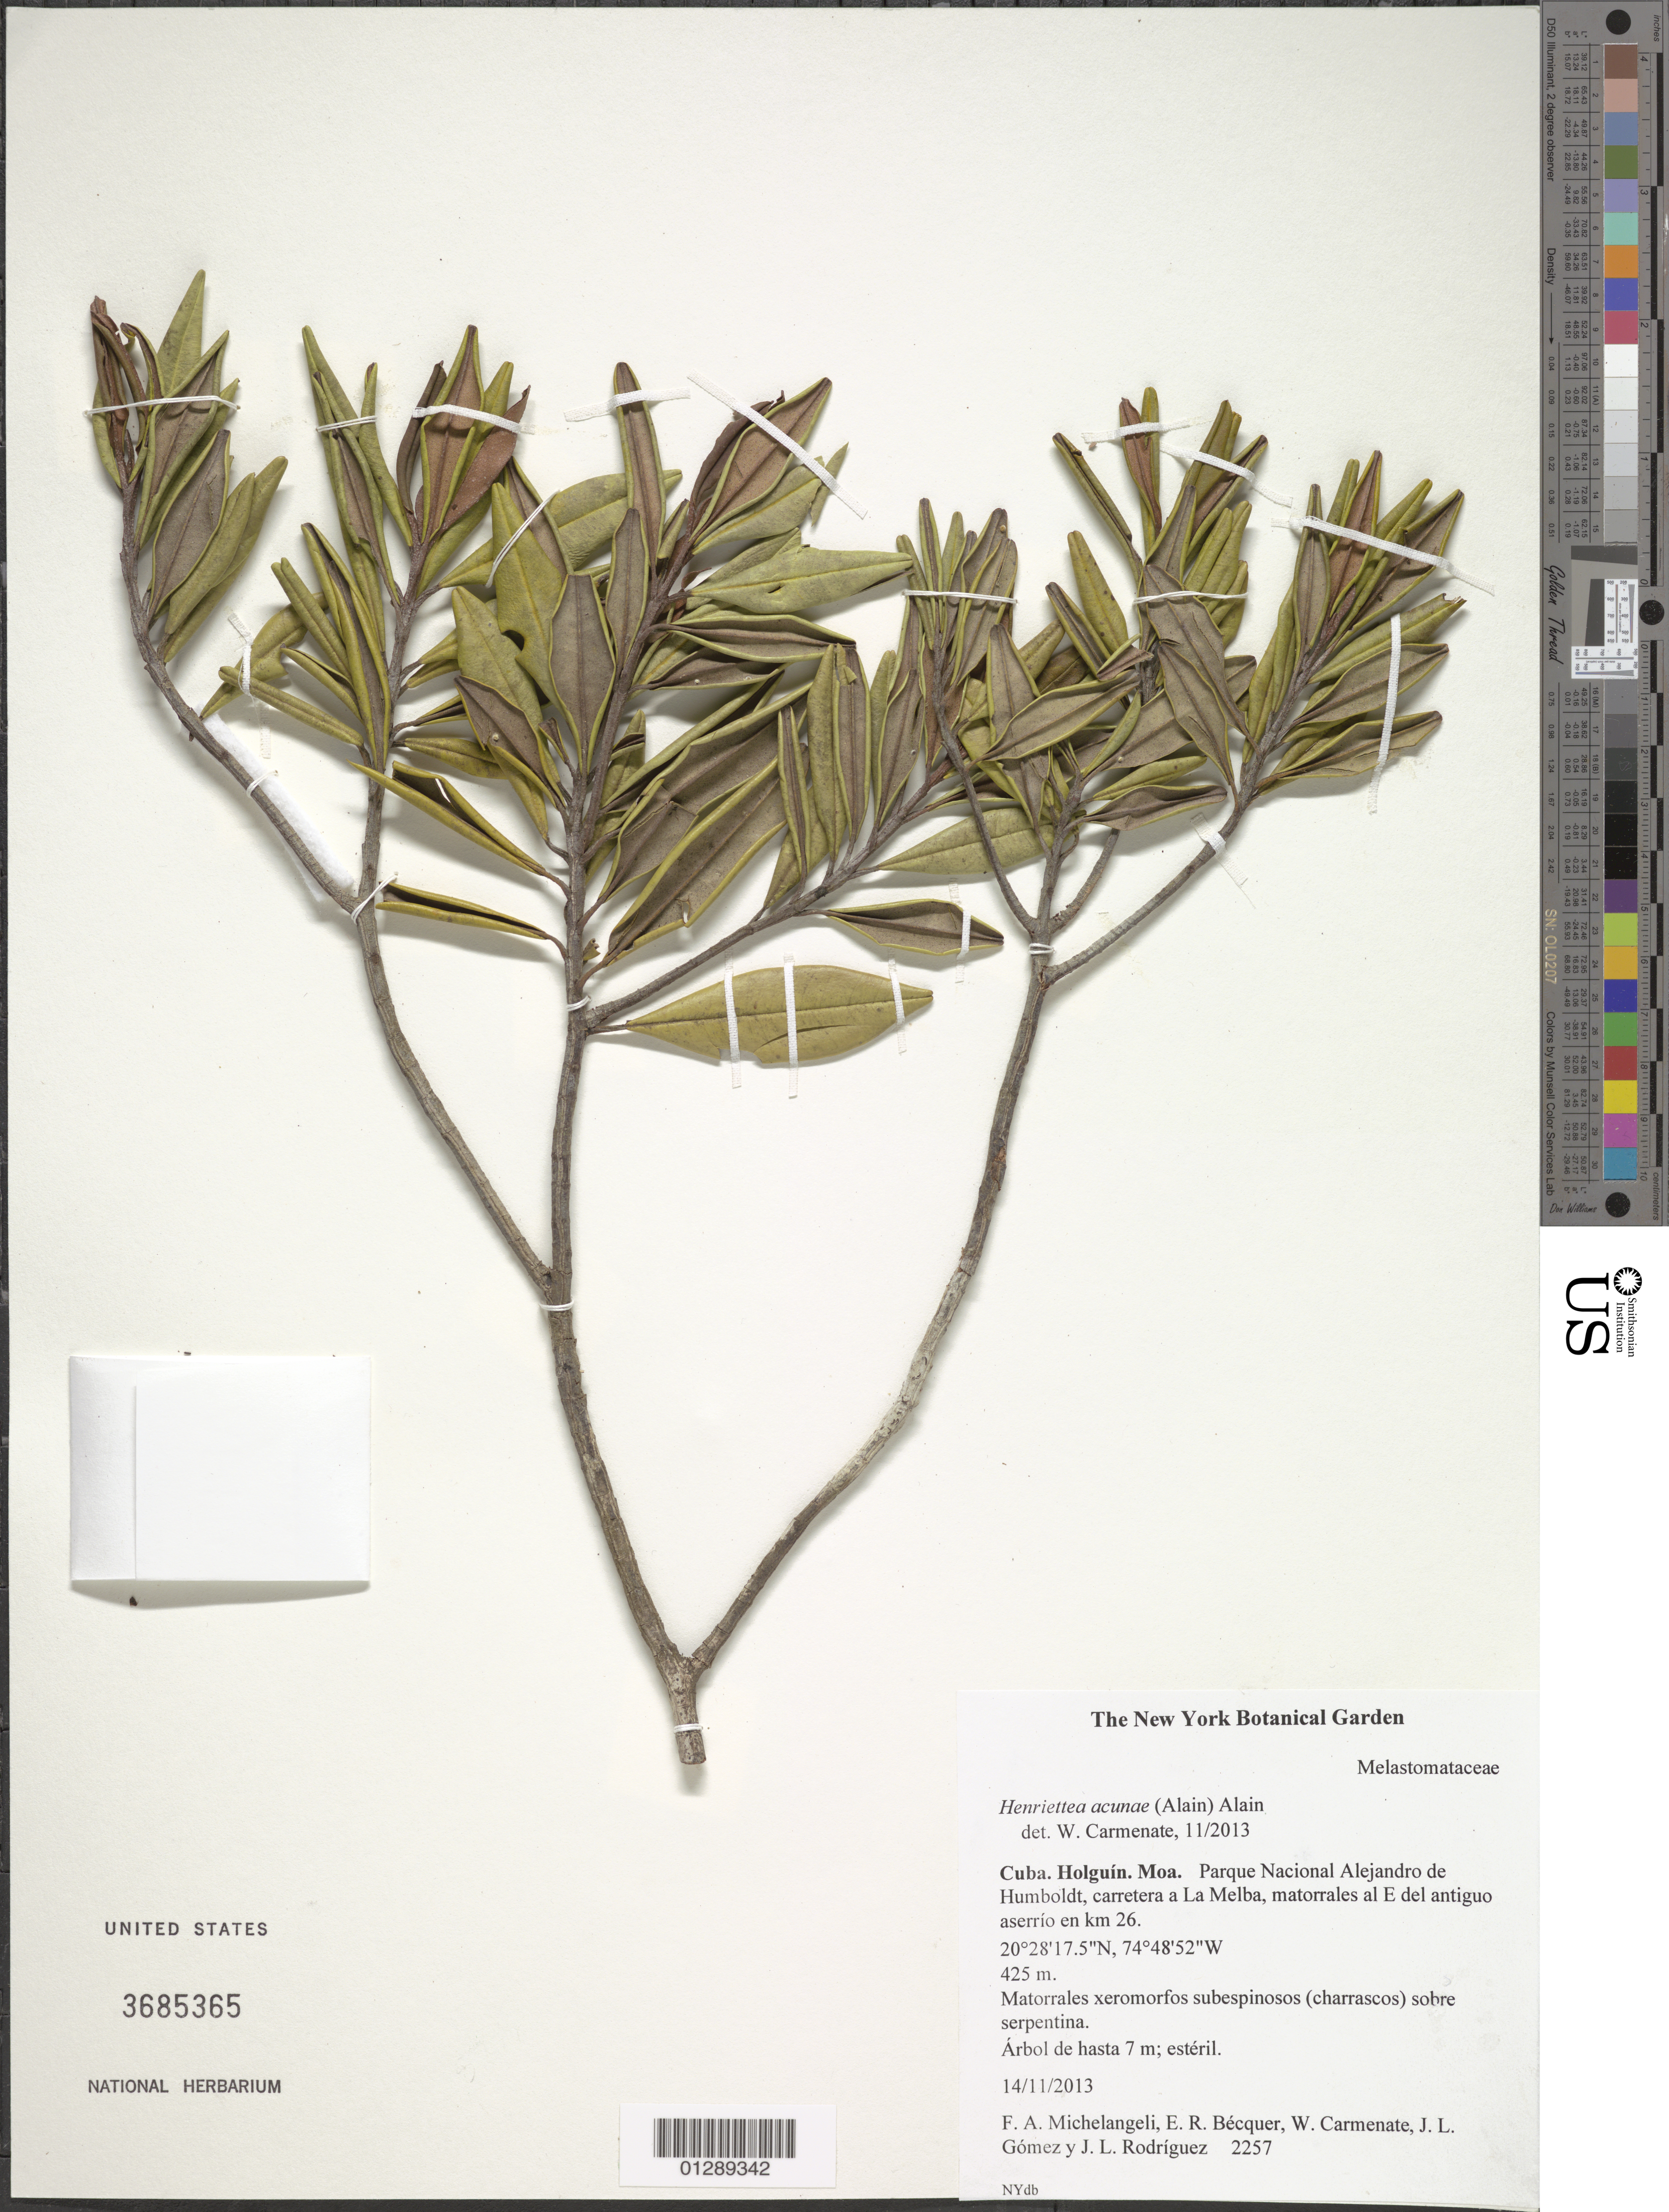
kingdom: Plantae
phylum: Tracheophyta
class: Magnoliopsida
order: Myrtales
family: Melastomataceae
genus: Henriettea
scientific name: Henriettea acunae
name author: (Alain) Alain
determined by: Carmenate, W.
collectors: F. A. Michelangeli, E. R. Bécquer Granados, W. Carmenate, J. Gomez & J. Rodríguez L.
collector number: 2257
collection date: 2013-11-14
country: Cuba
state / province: Holguin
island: Cuba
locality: Moa. Parque Nacional Alejandro de Humboldt, carretera a La Melba, matorrales al E del antiguo asserrío en km 26.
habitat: Matorrales xeromorfos subespinosos (charrascos) sobre serpentina.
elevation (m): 425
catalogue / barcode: US 3685365